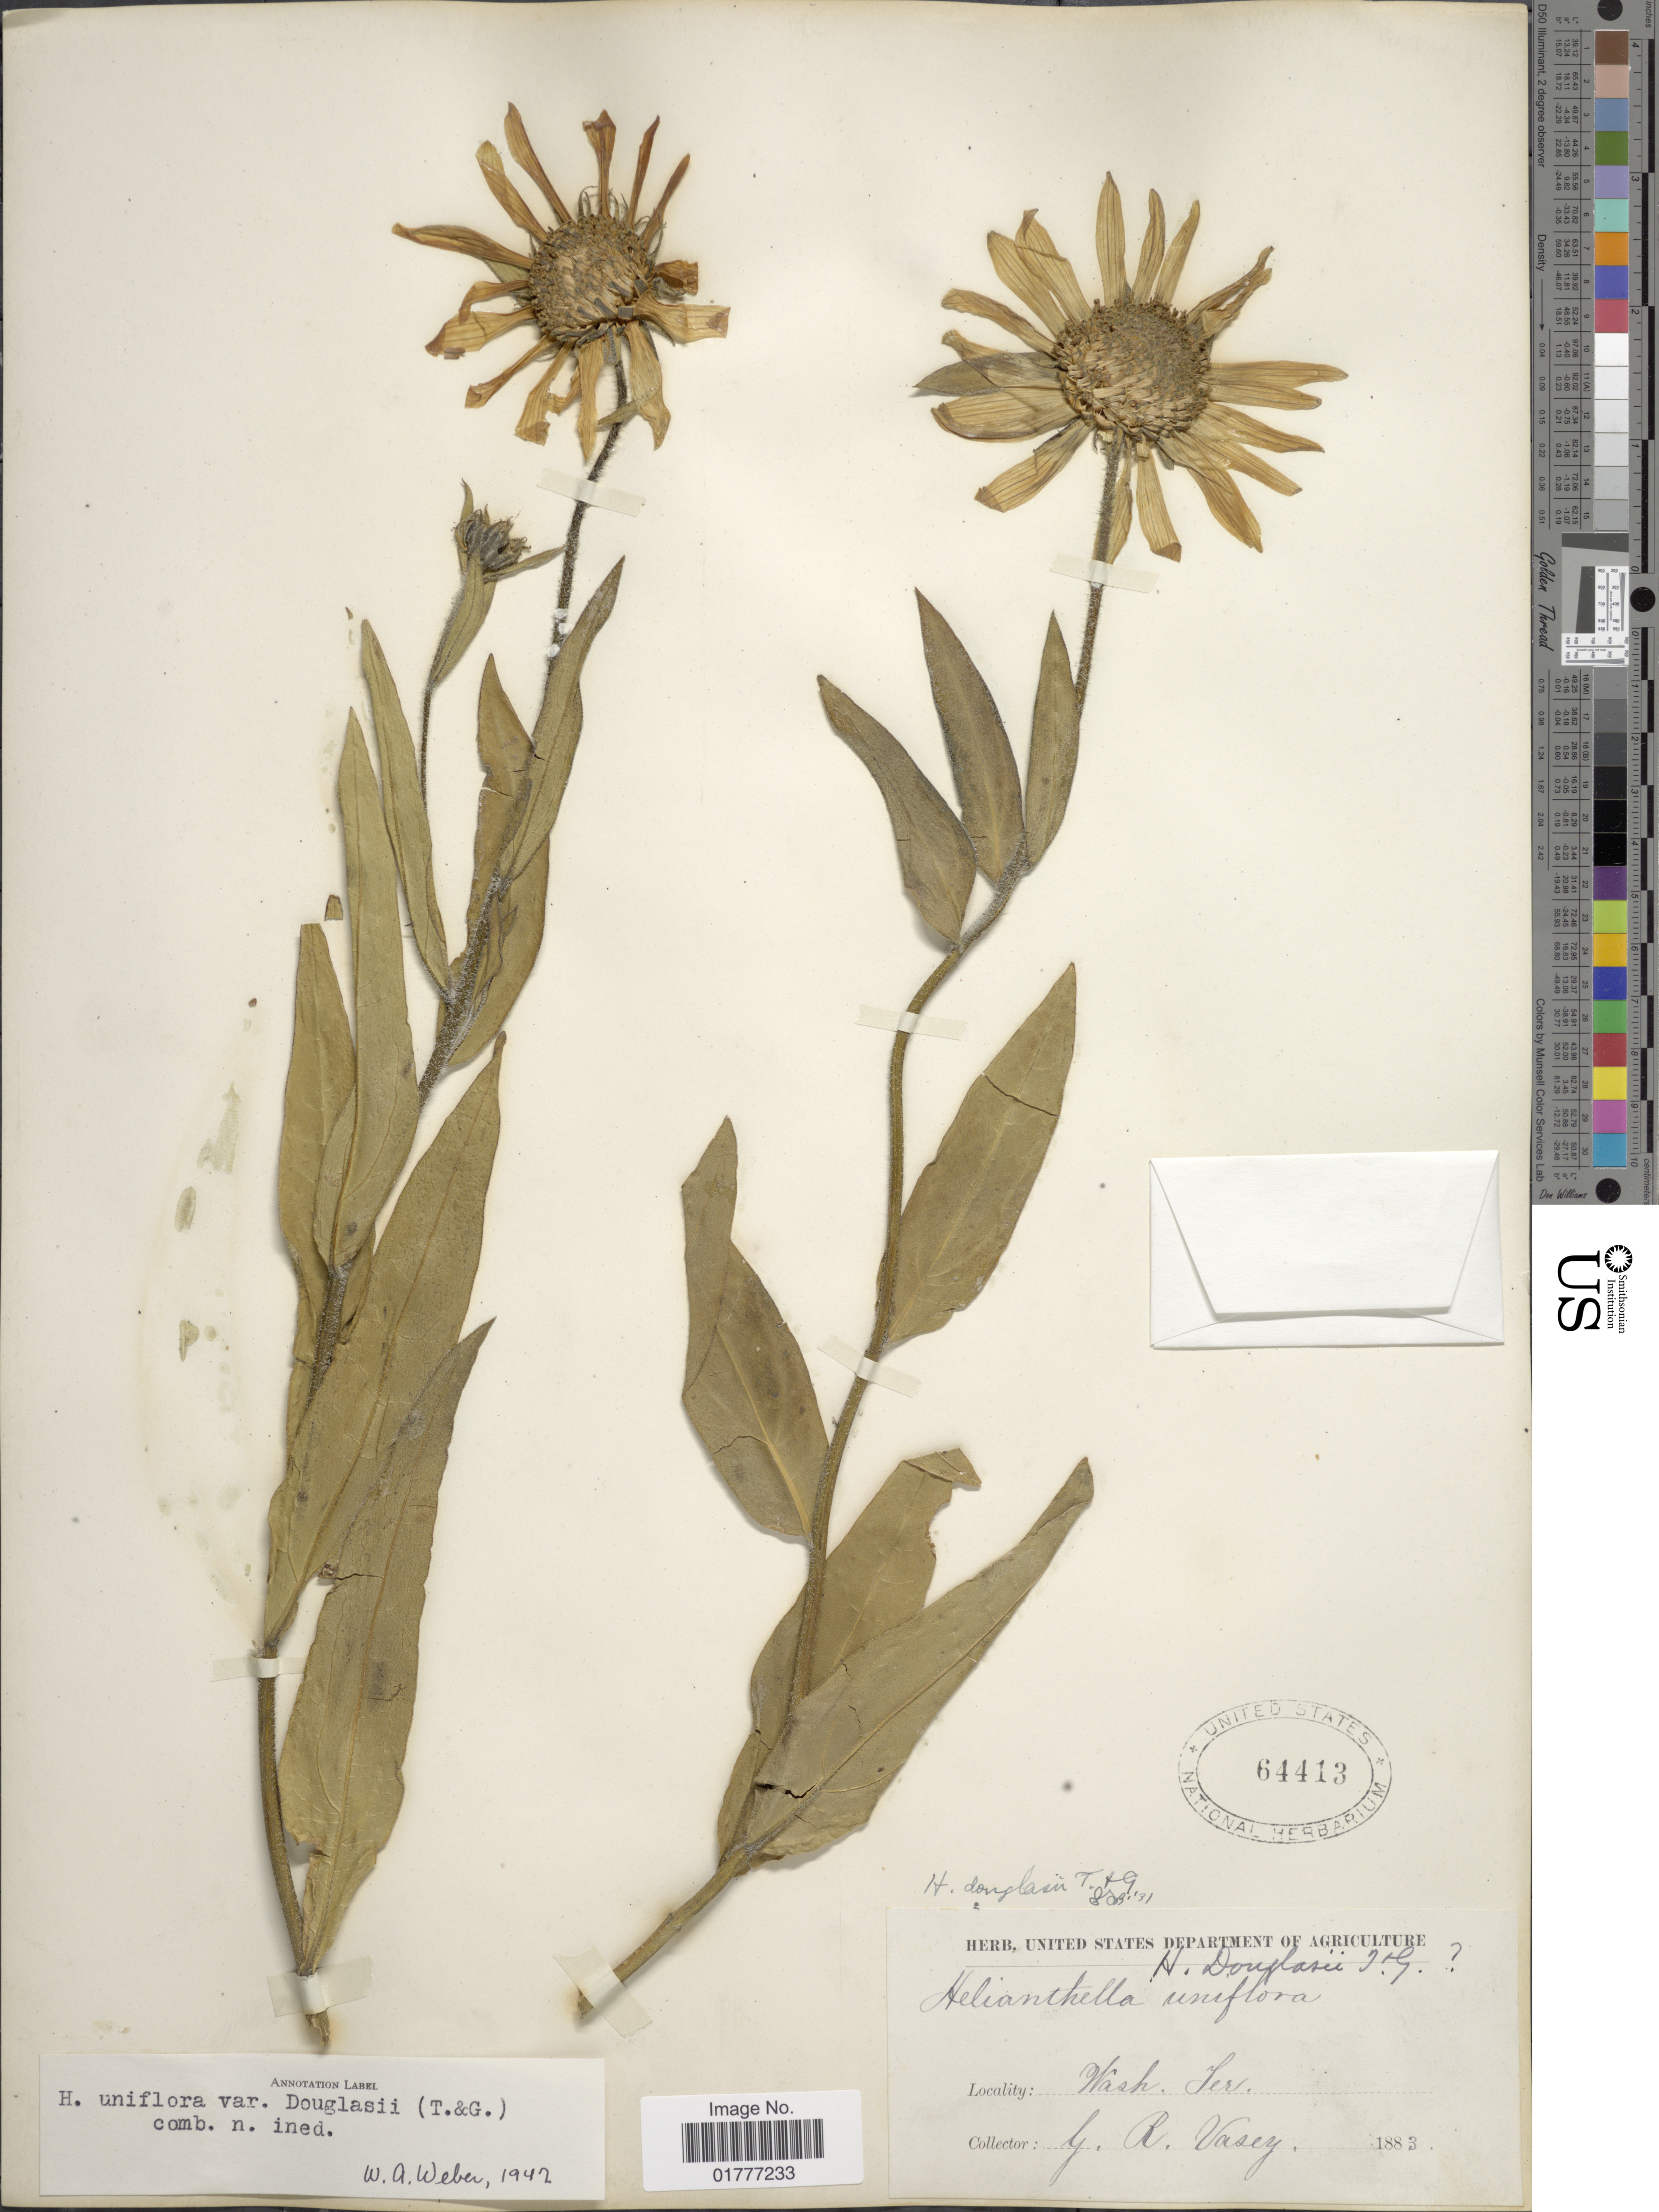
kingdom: Plantae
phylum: Tracheophyta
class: Magnoliopsida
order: Asterales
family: Asteraceae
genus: Helianthella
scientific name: Helianthella douglasii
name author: Torr. & A. Gray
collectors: G. R. Vasey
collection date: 1883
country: United States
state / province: Washington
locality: Wash. Ter.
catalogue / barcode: US 64413